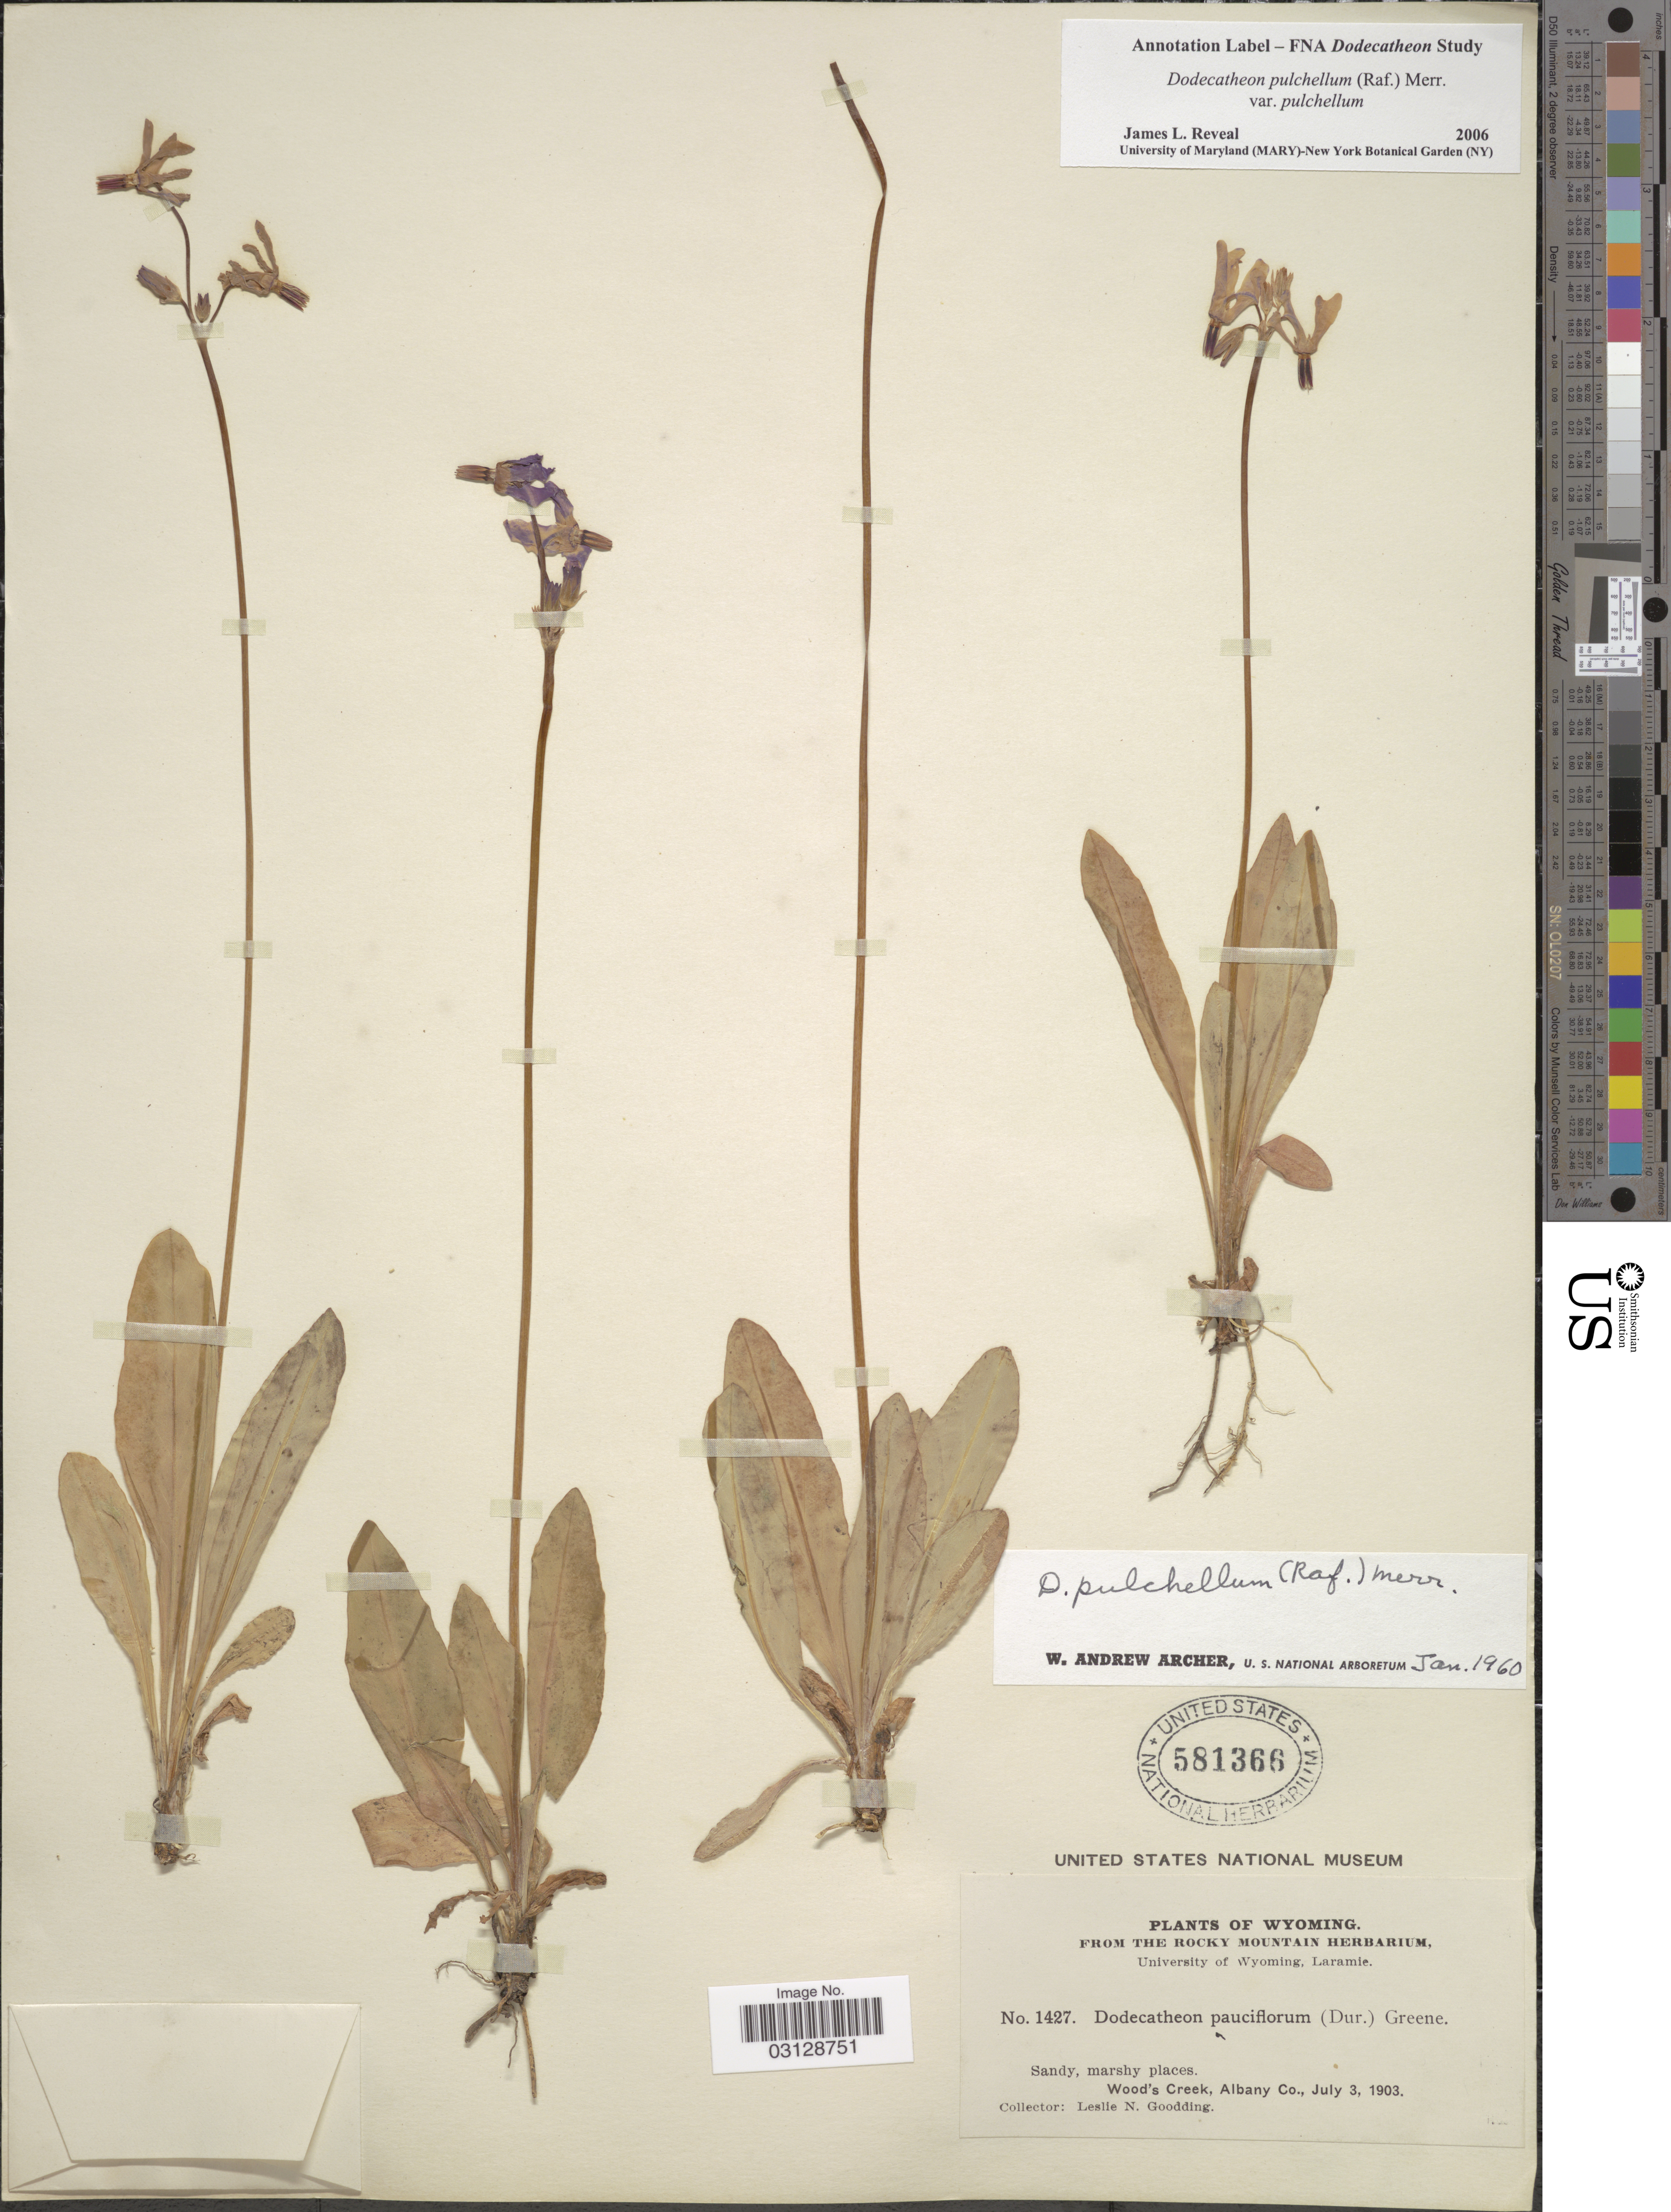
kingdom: Plantae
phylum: Tracheophyta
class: Magnoliopsida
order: Ericales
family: Primulaceae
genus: Dodecatheon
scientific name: Dodecatheon pulchellum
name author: (Raf.) Merr.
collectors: L. N. Goodding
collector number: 1427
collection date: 1903-07-03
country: United States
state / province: Wyoming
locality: Wood's Creek, Albany Co.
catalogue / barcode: US 581366